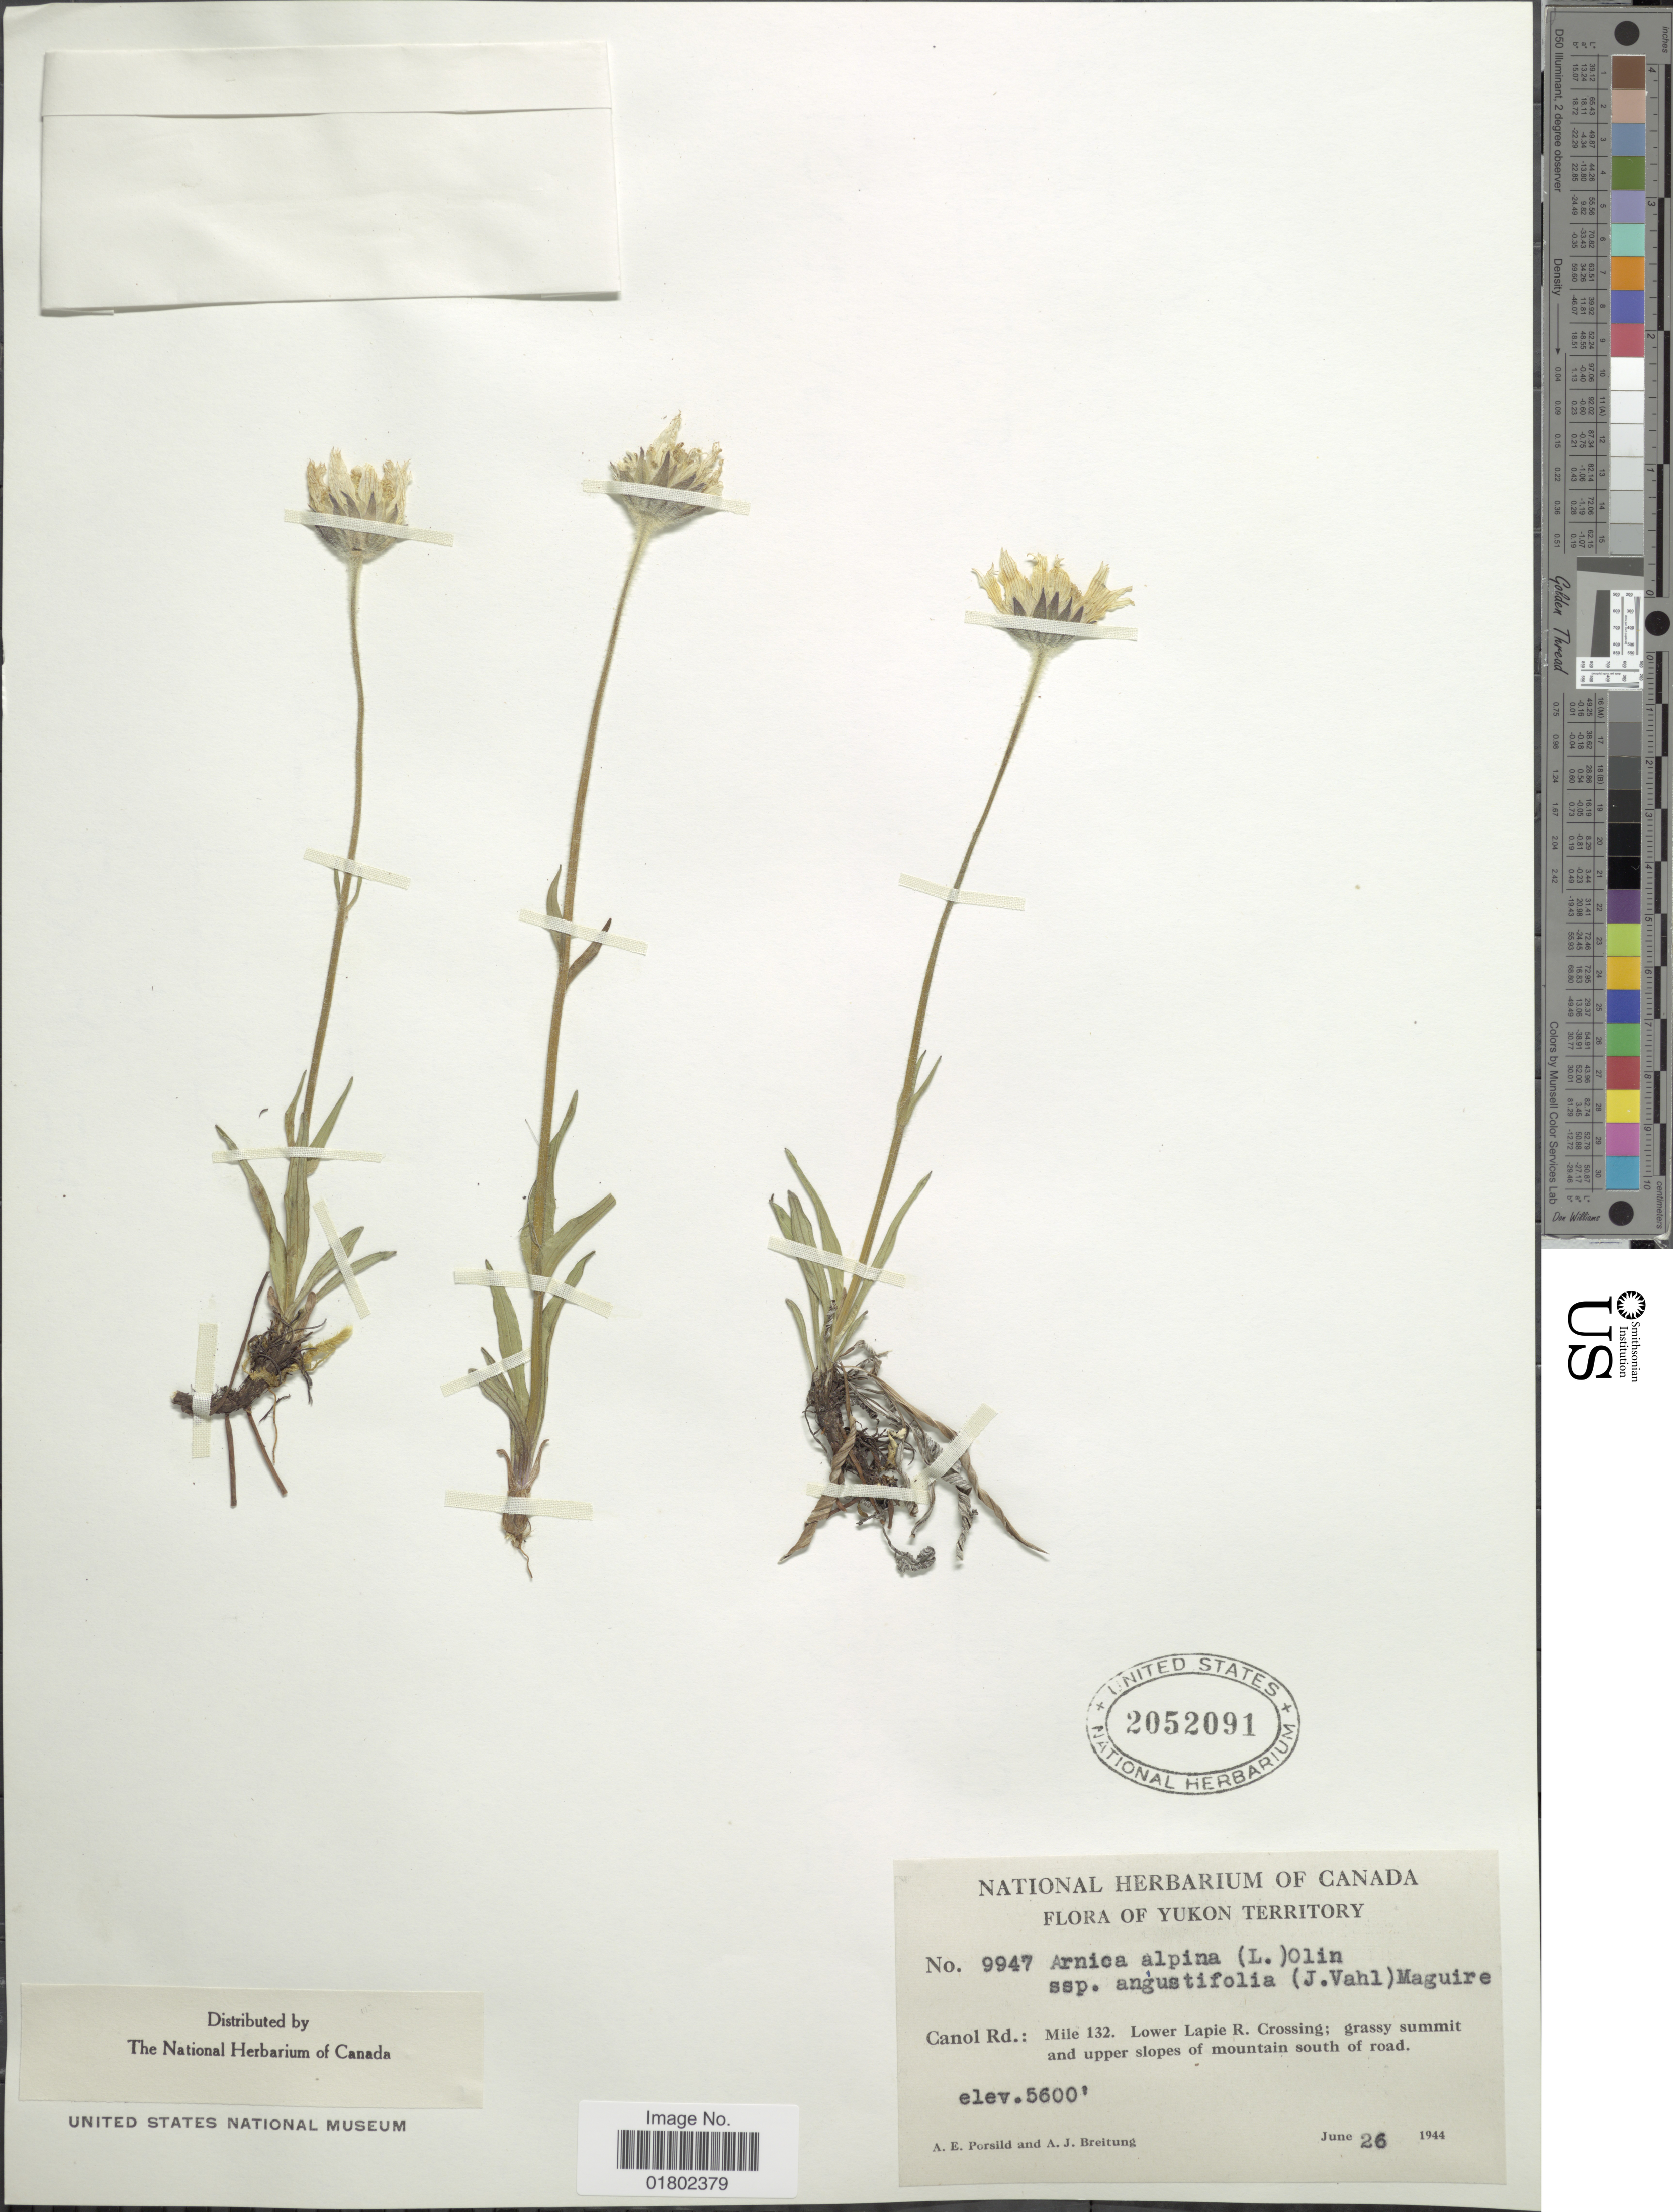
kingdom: Plantae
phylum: Tracheophyta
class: Magnoliopsida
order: Asterales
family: Asteraceae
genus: Arnica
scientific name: Arnica alpina var. angustifolia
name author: (Vahl) Maguire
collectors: A. E. Porsild & A. Breitung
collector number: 9947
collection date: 1944-06-26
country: Canada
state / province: Yukon Territory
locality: Canol Rd.: Mile 132, Lower Lapie R. Crossing; grassy summit and upper slopes of mountain south of road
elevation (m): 1707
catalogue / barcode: US 2052091